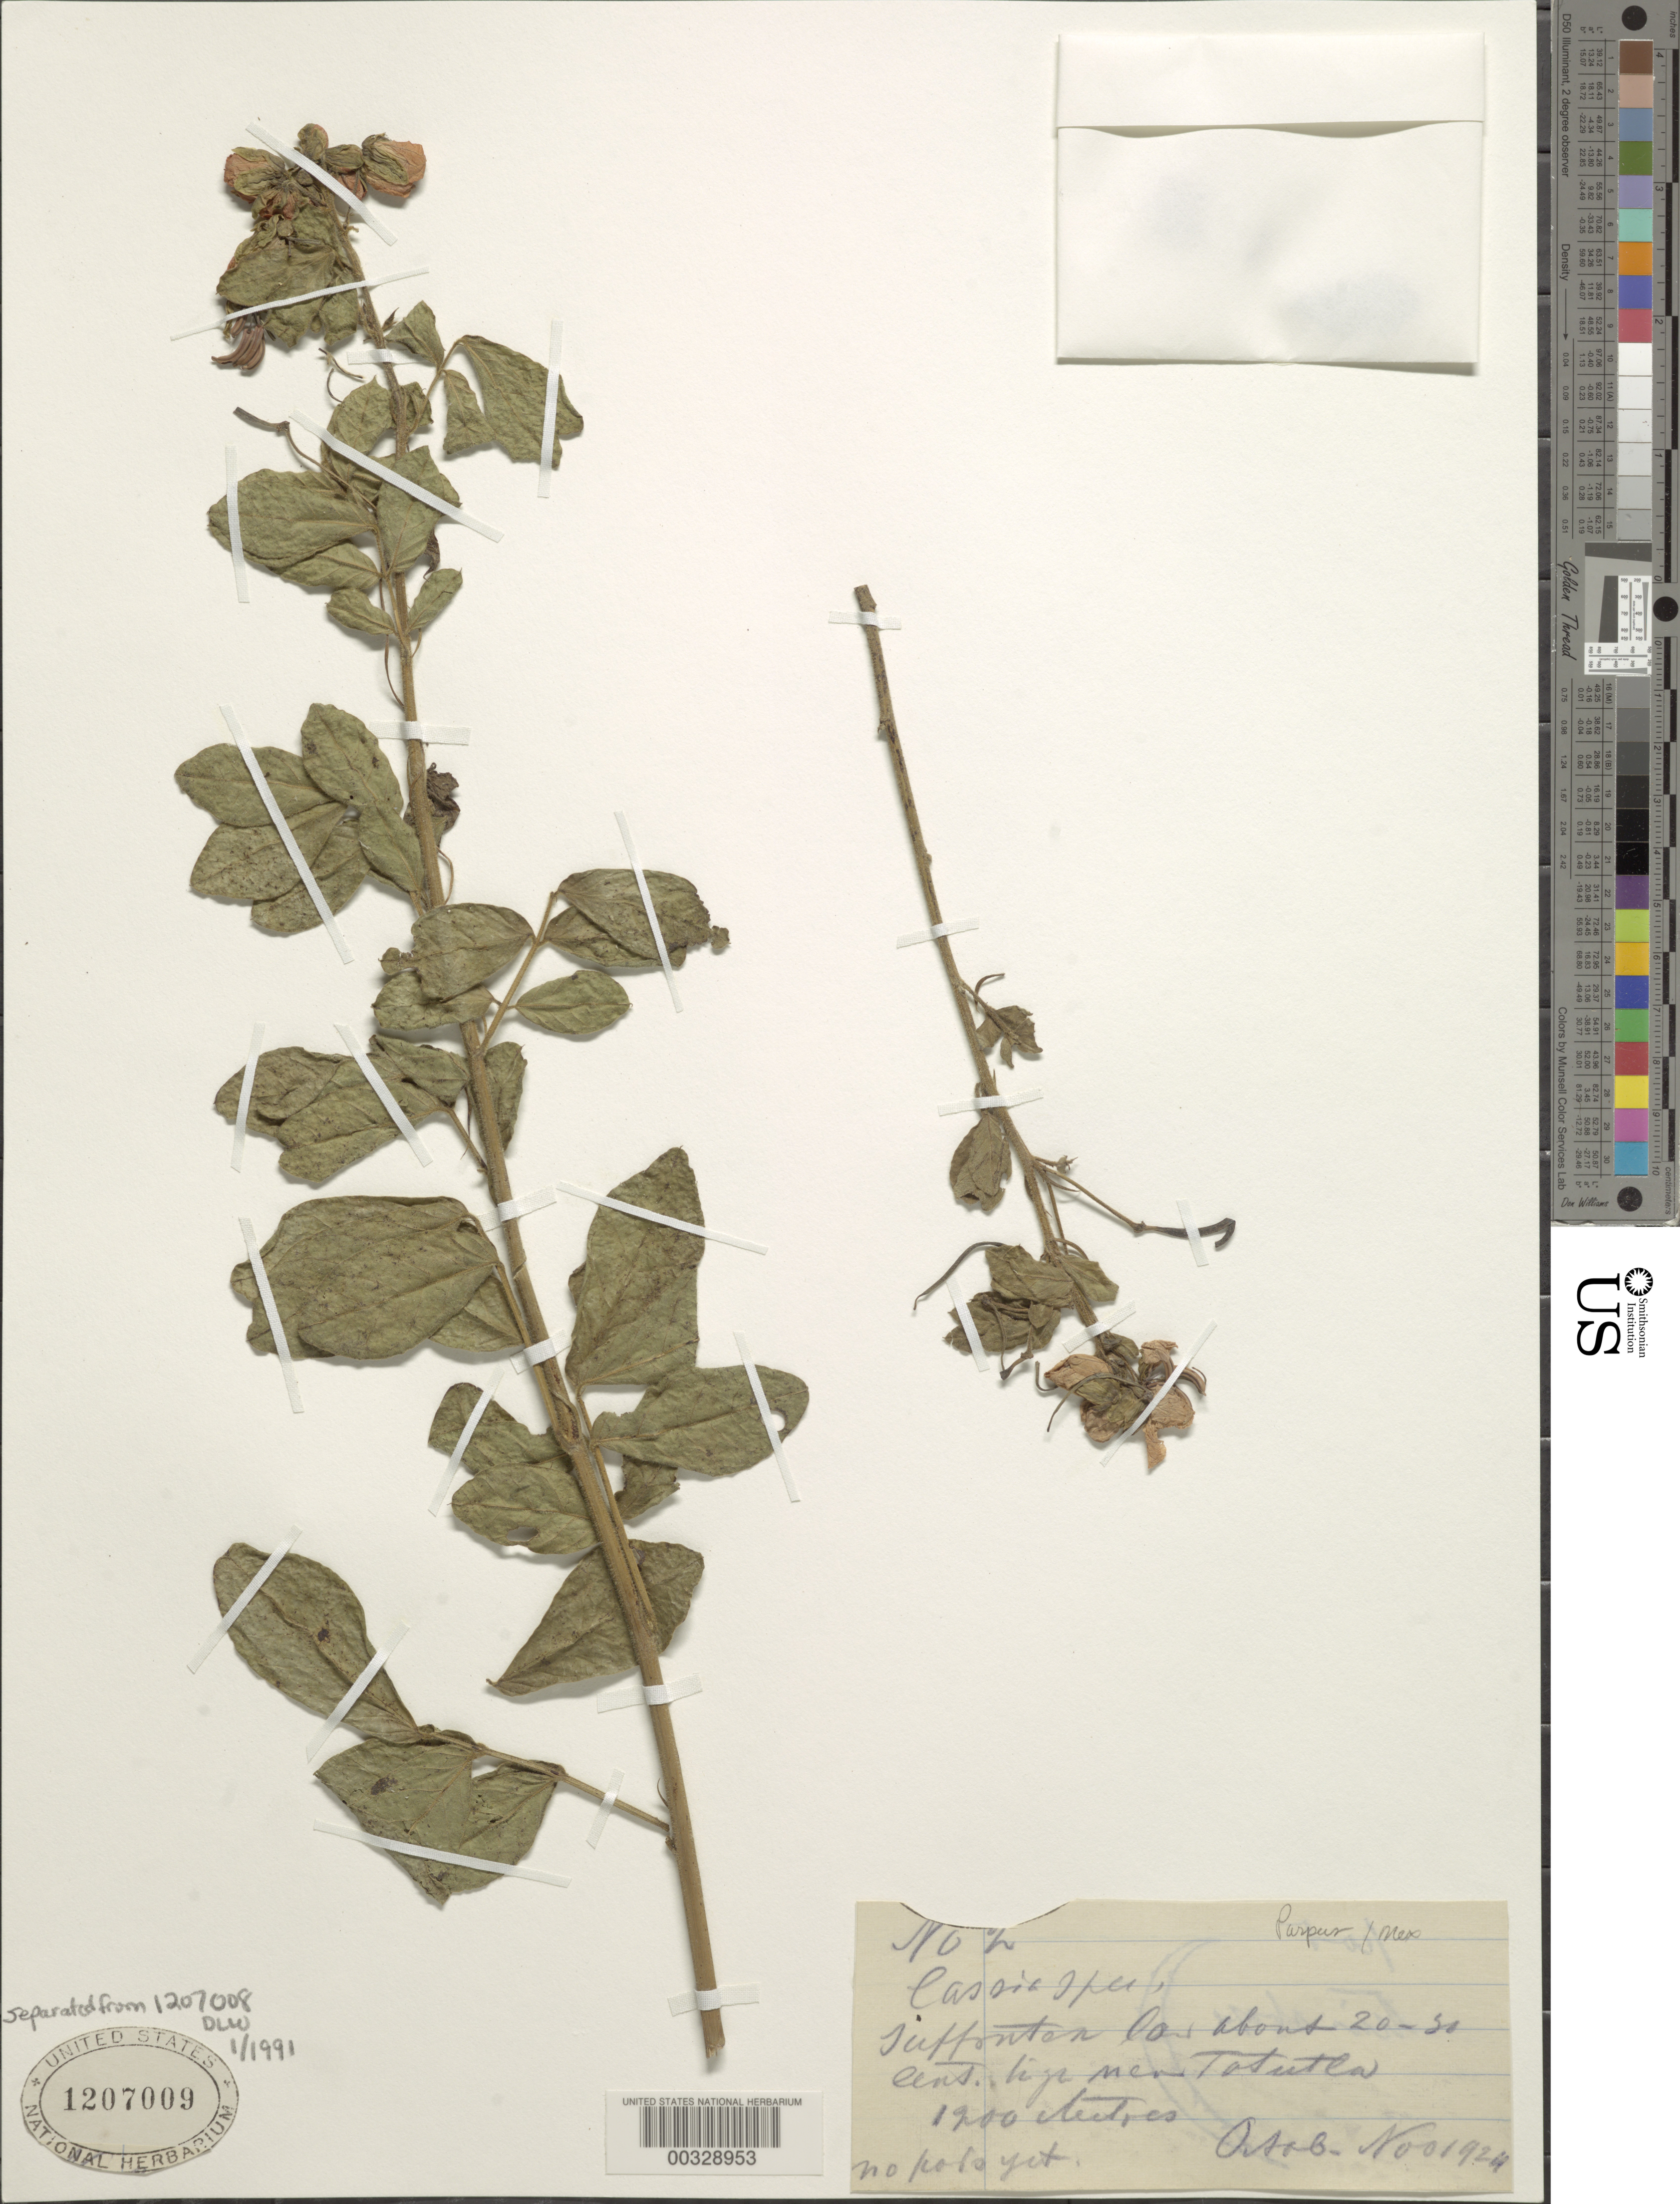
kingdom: Plantae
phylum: Tracheophyta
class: Magnoliopsida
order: Fabales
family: Fabaceae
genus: Senna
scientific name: Senna leiophylla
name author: (Vogel) H.S. Irwin & Barneby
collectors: C. A. Purpus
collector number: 2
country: Mexico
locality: Near totutla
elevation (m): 1200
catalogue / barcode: US 1207009